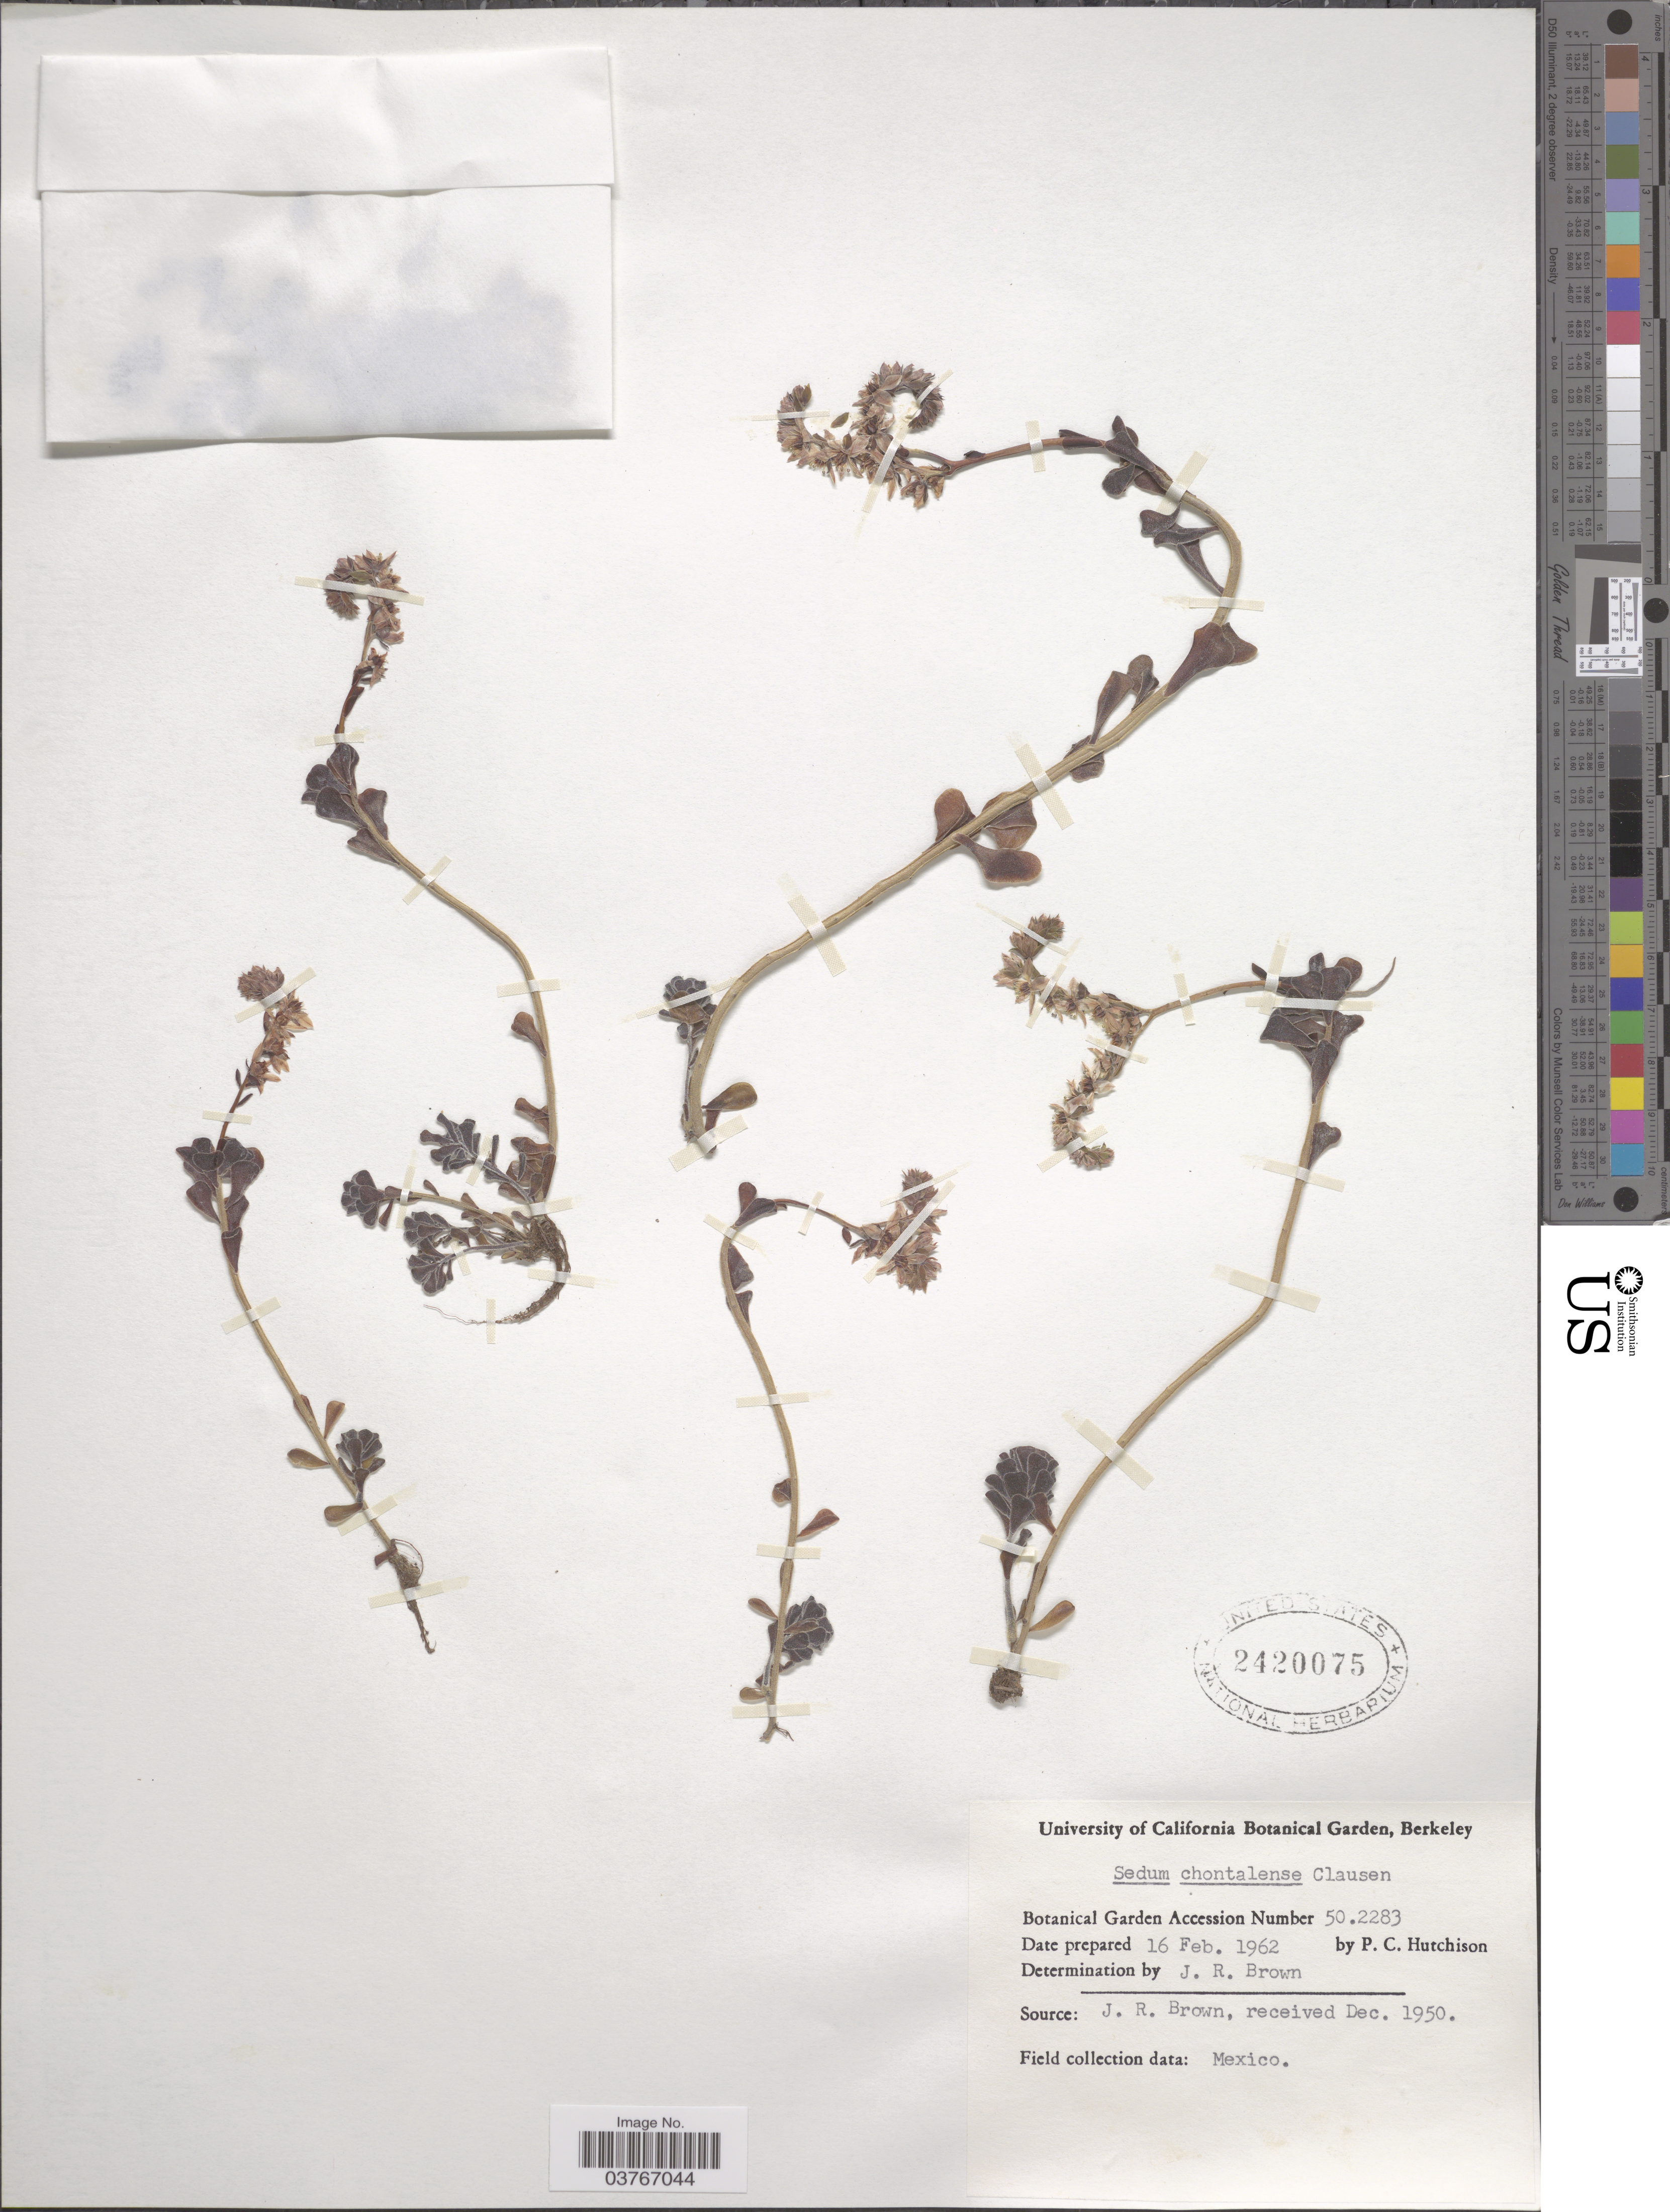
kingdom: Plantae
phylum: Tracheophyta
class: Magnoliopsida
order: Saxifragales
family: Crassulaceae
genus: Sedum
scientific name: Sedum chontalense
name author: Alexander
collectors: P. C. Hutchison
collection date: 1962-02-16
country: United States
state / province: California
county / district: Alameda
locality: University of California Botanical Garden, Berkeley.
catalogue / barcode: US 2420075